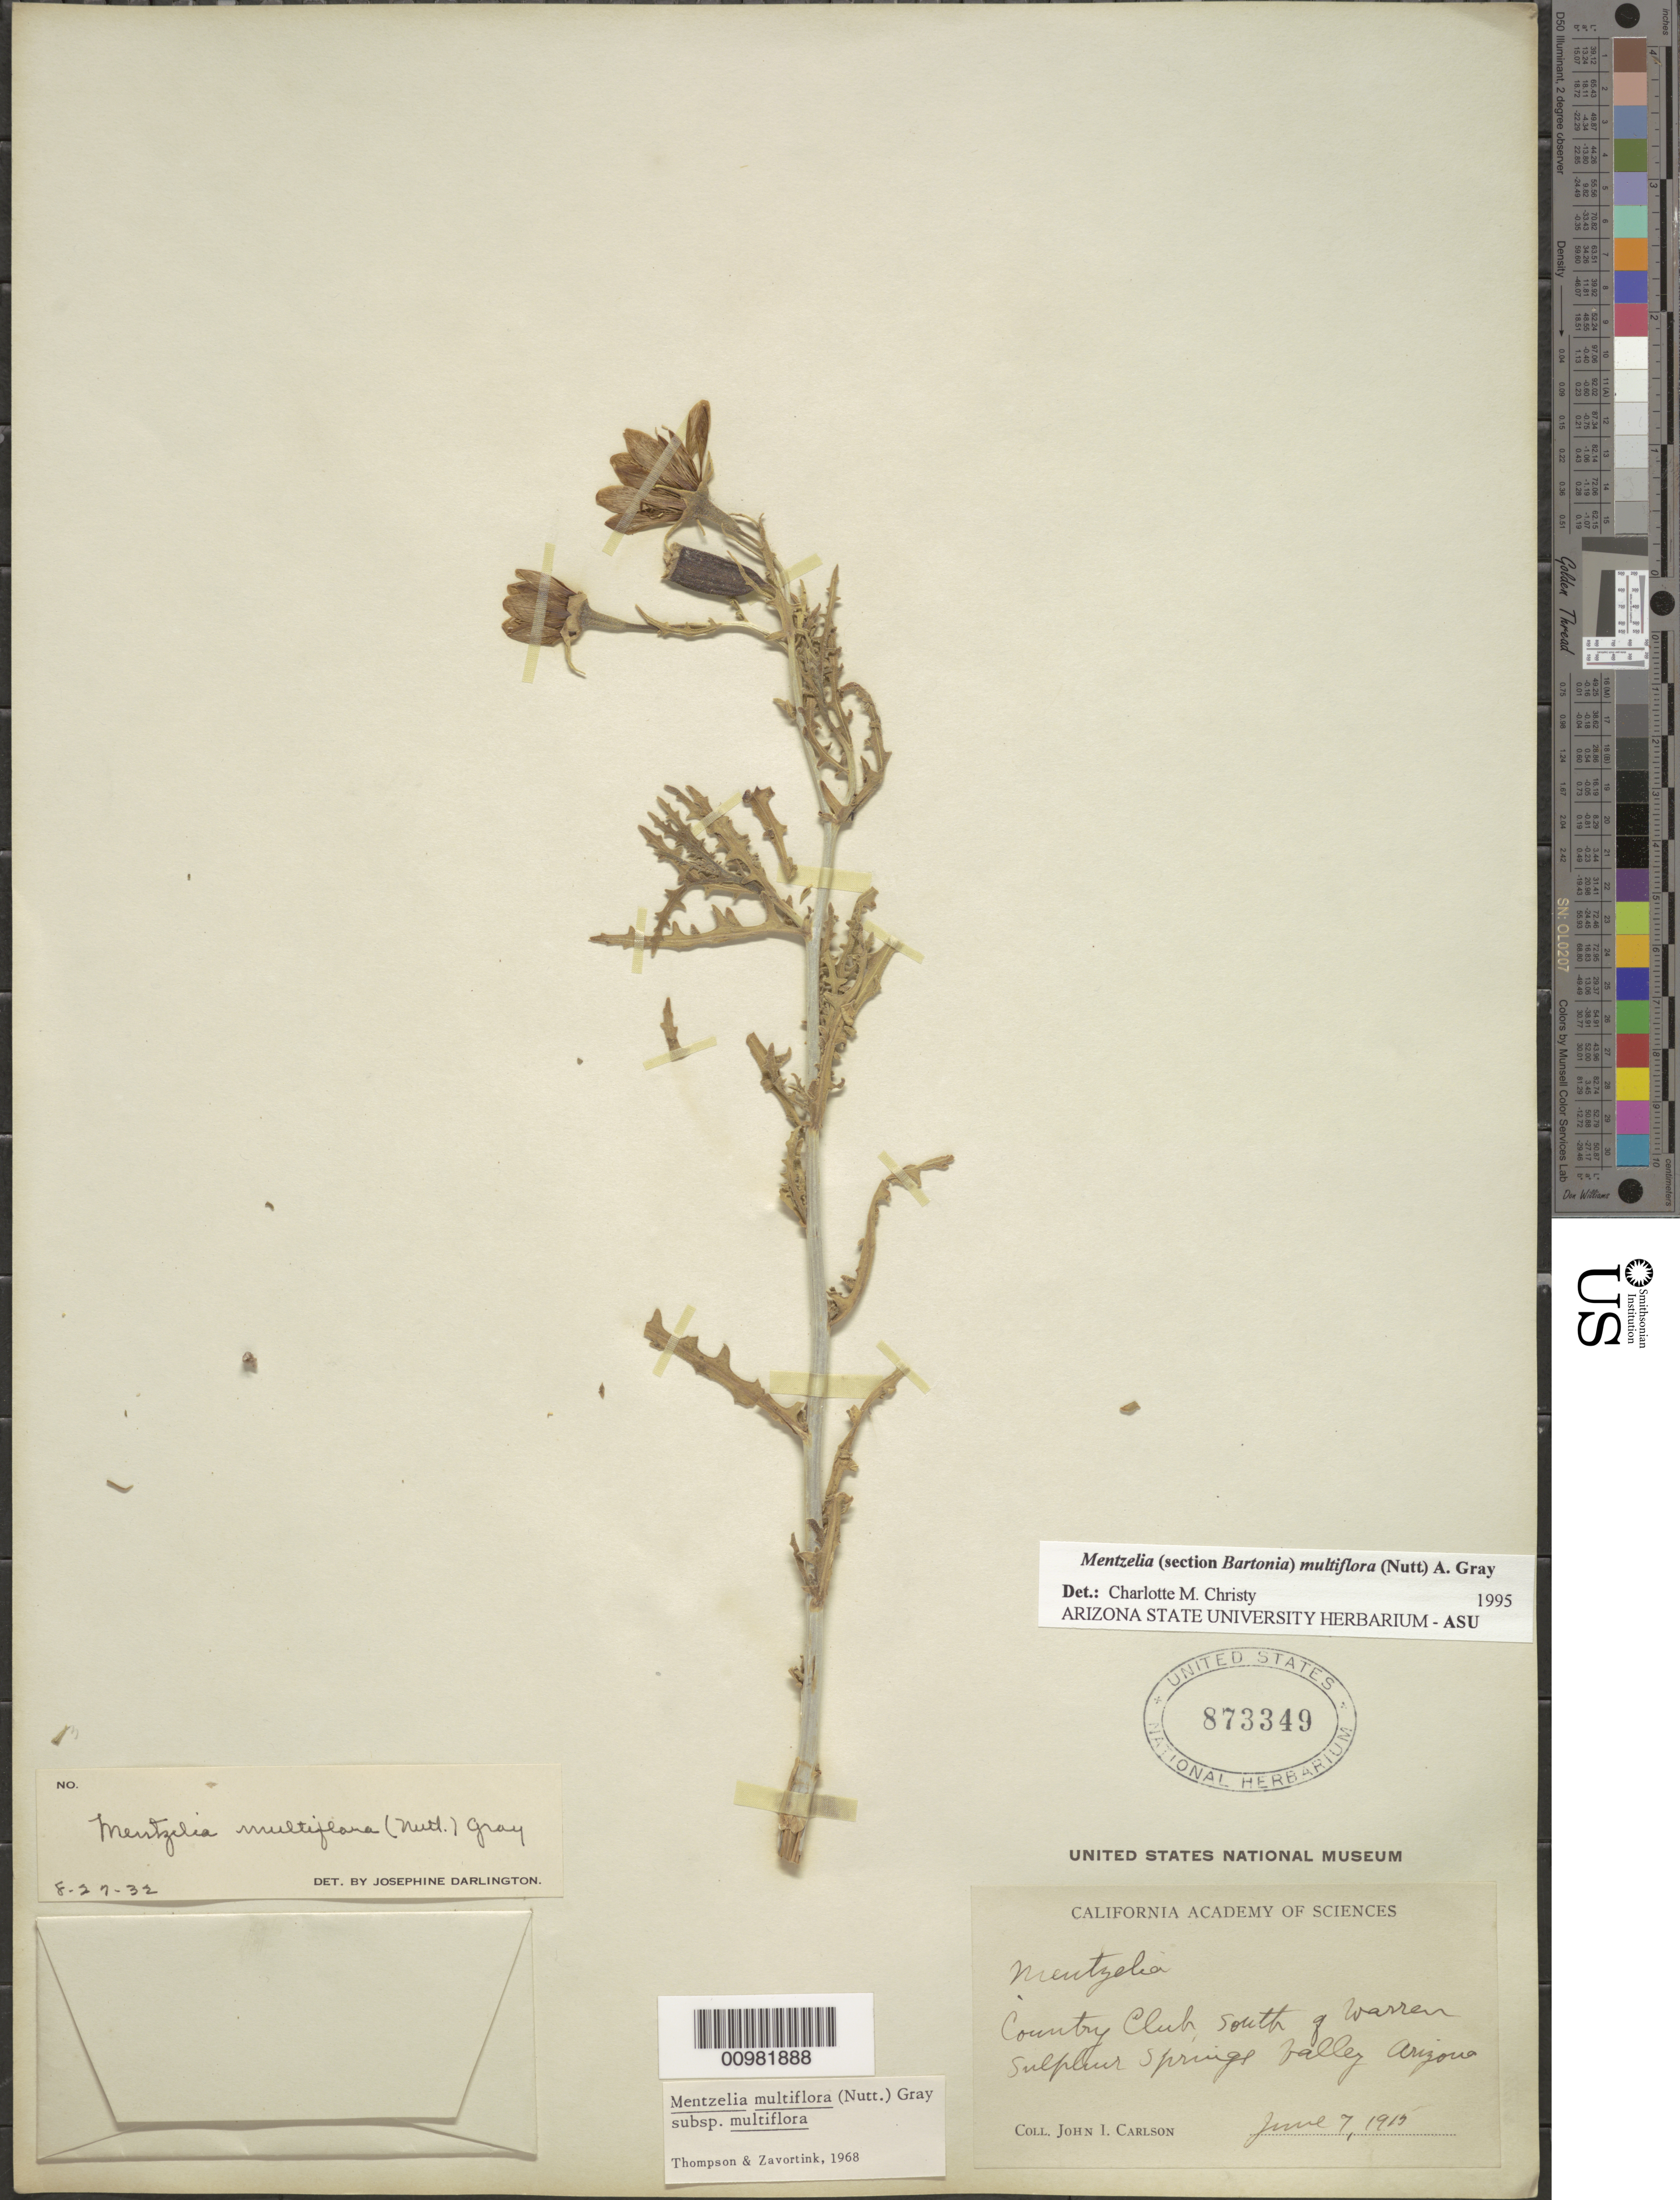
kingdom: Plantae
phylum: Tracheophyta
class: Magnoliopsida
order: Cornales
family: Loasaceae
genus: Mentzelia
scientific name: Mentzelia multiflora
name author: (Nutt.) A. Gray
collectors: J. Carlson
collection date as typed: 07 Jun 1915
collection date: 1915-06-07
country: United States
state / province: Arizona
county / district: Cochise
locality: Sulfur Springs Valley; Country Club S. of Warren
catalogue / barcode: US 873349